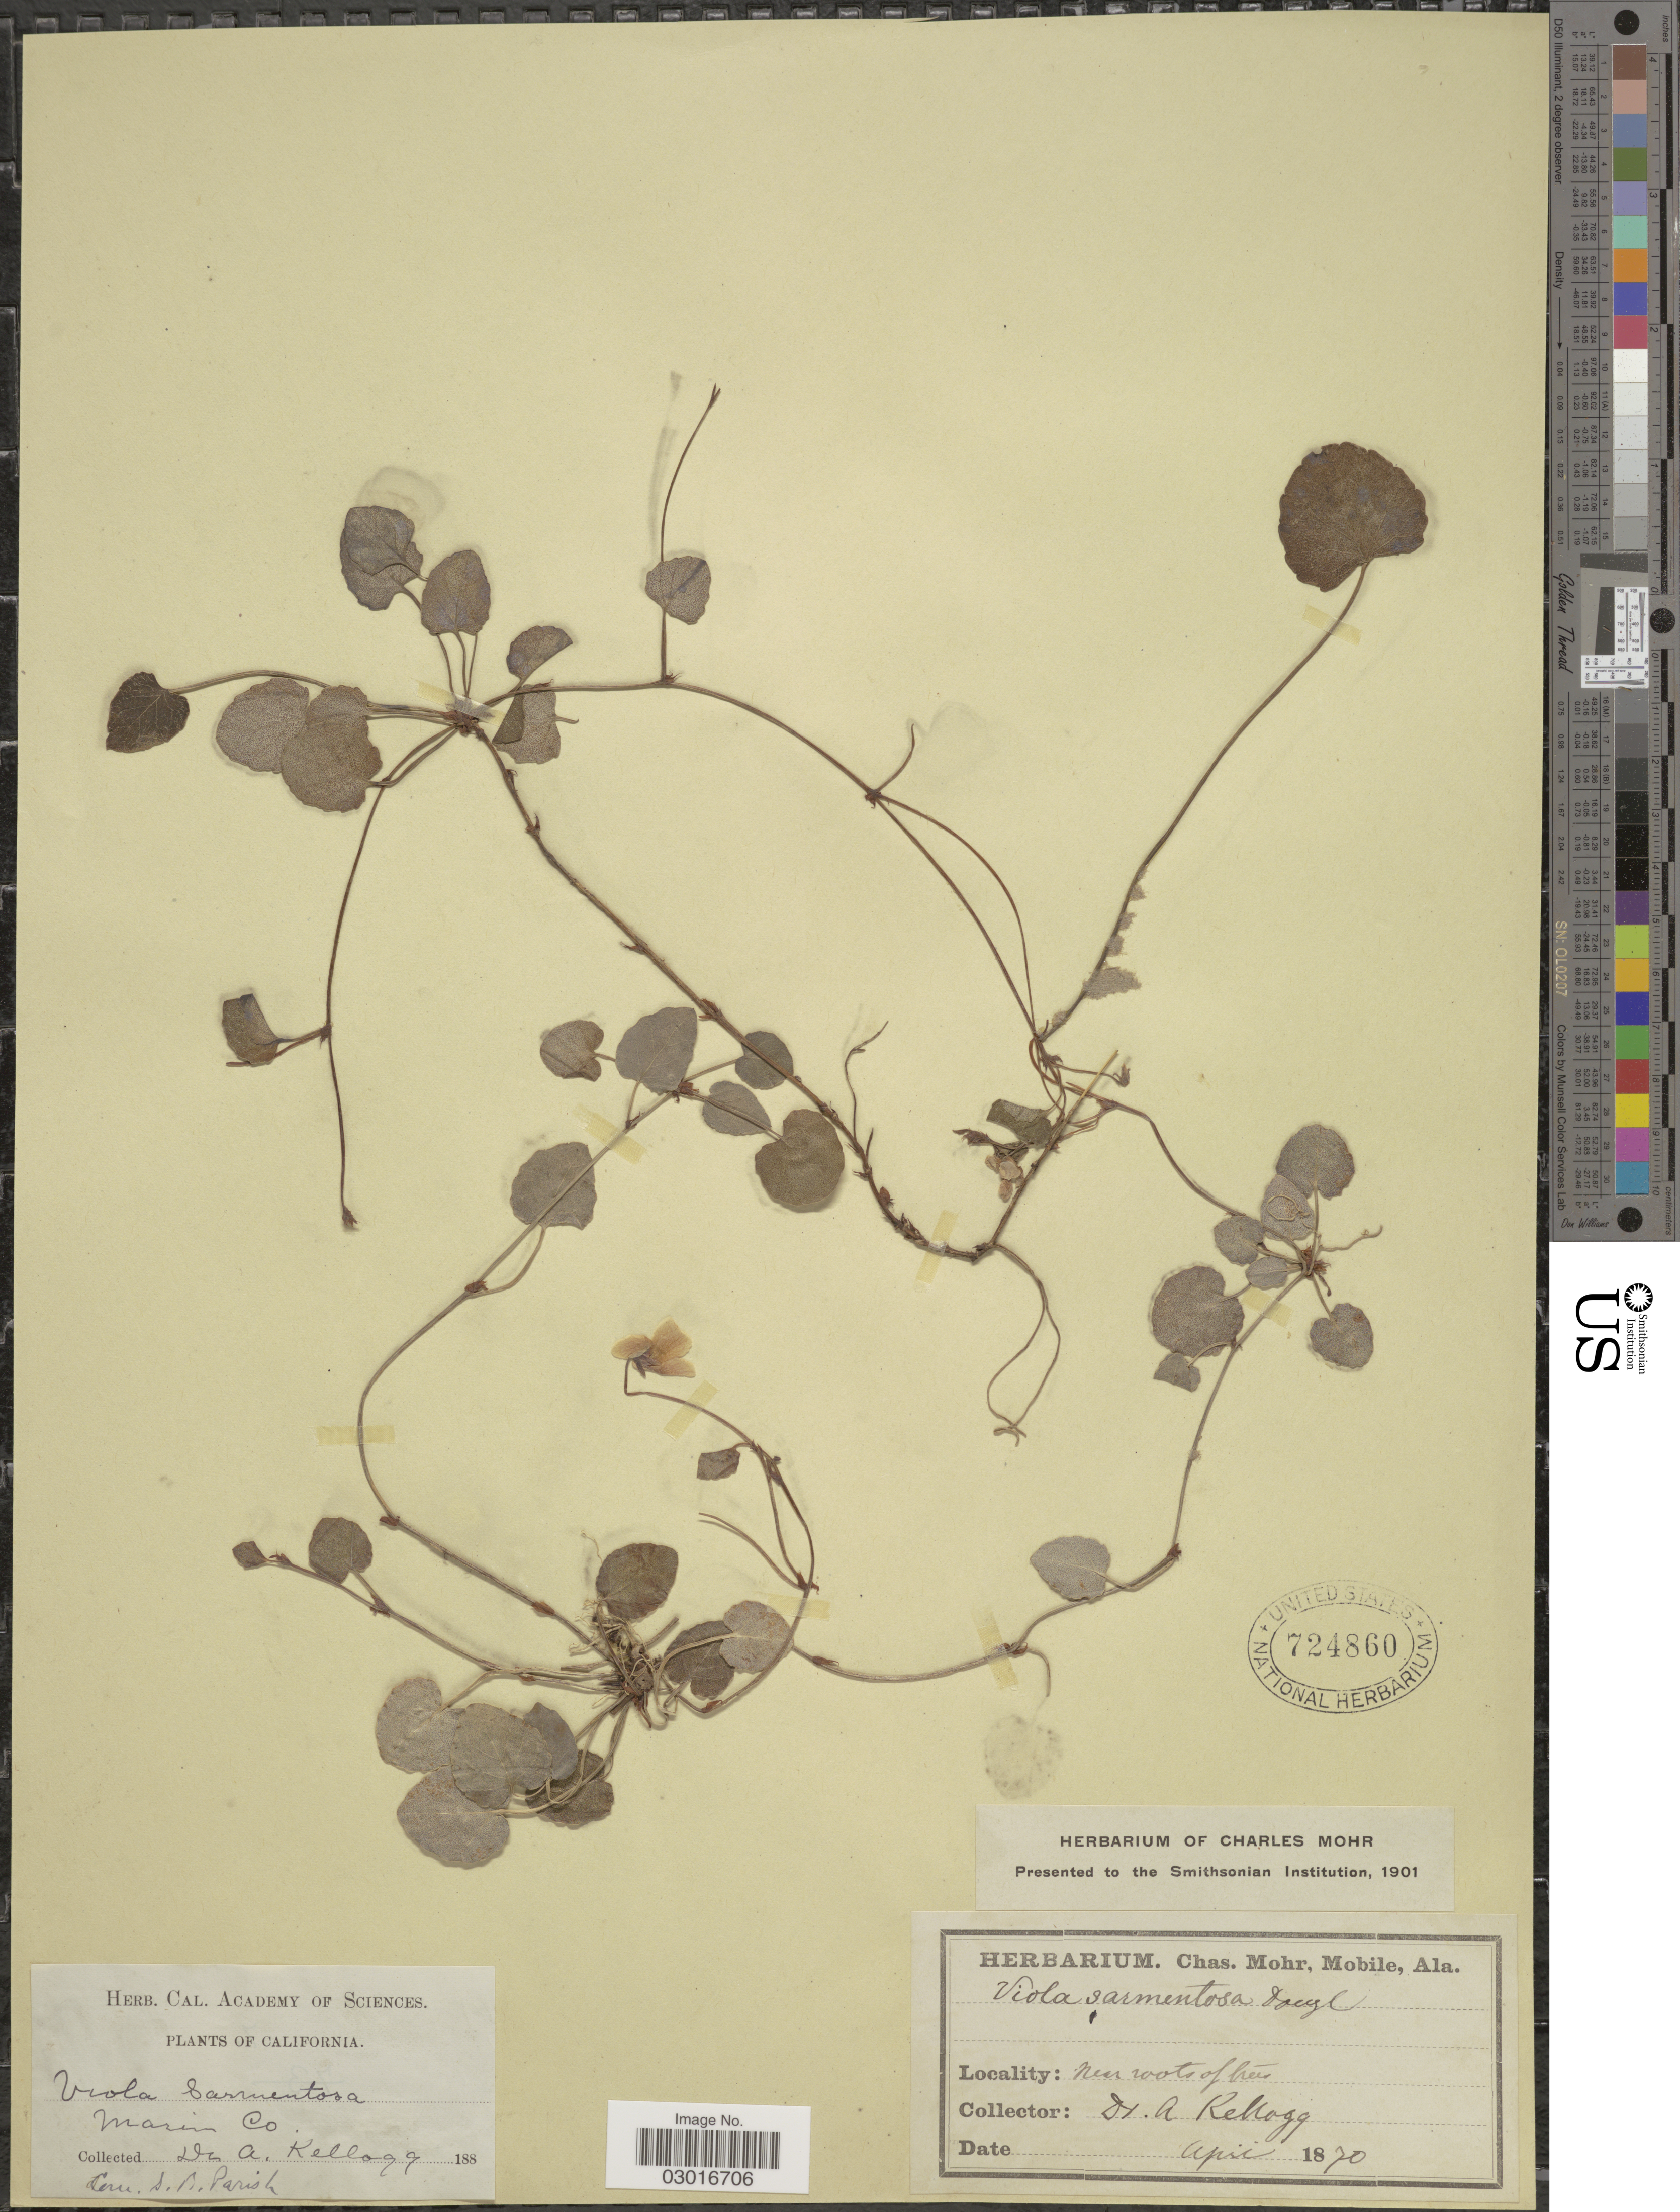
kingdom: Plantae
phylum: Tracheophyta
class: Magnoliopsida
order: Malpighiales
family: Violaceae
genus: Viola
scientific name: Viola sempervirens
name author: Greene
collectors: A. Kellogg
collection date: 1870-04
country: United States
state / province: California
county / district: Marin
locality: Marin Co.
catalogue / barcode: US 724860